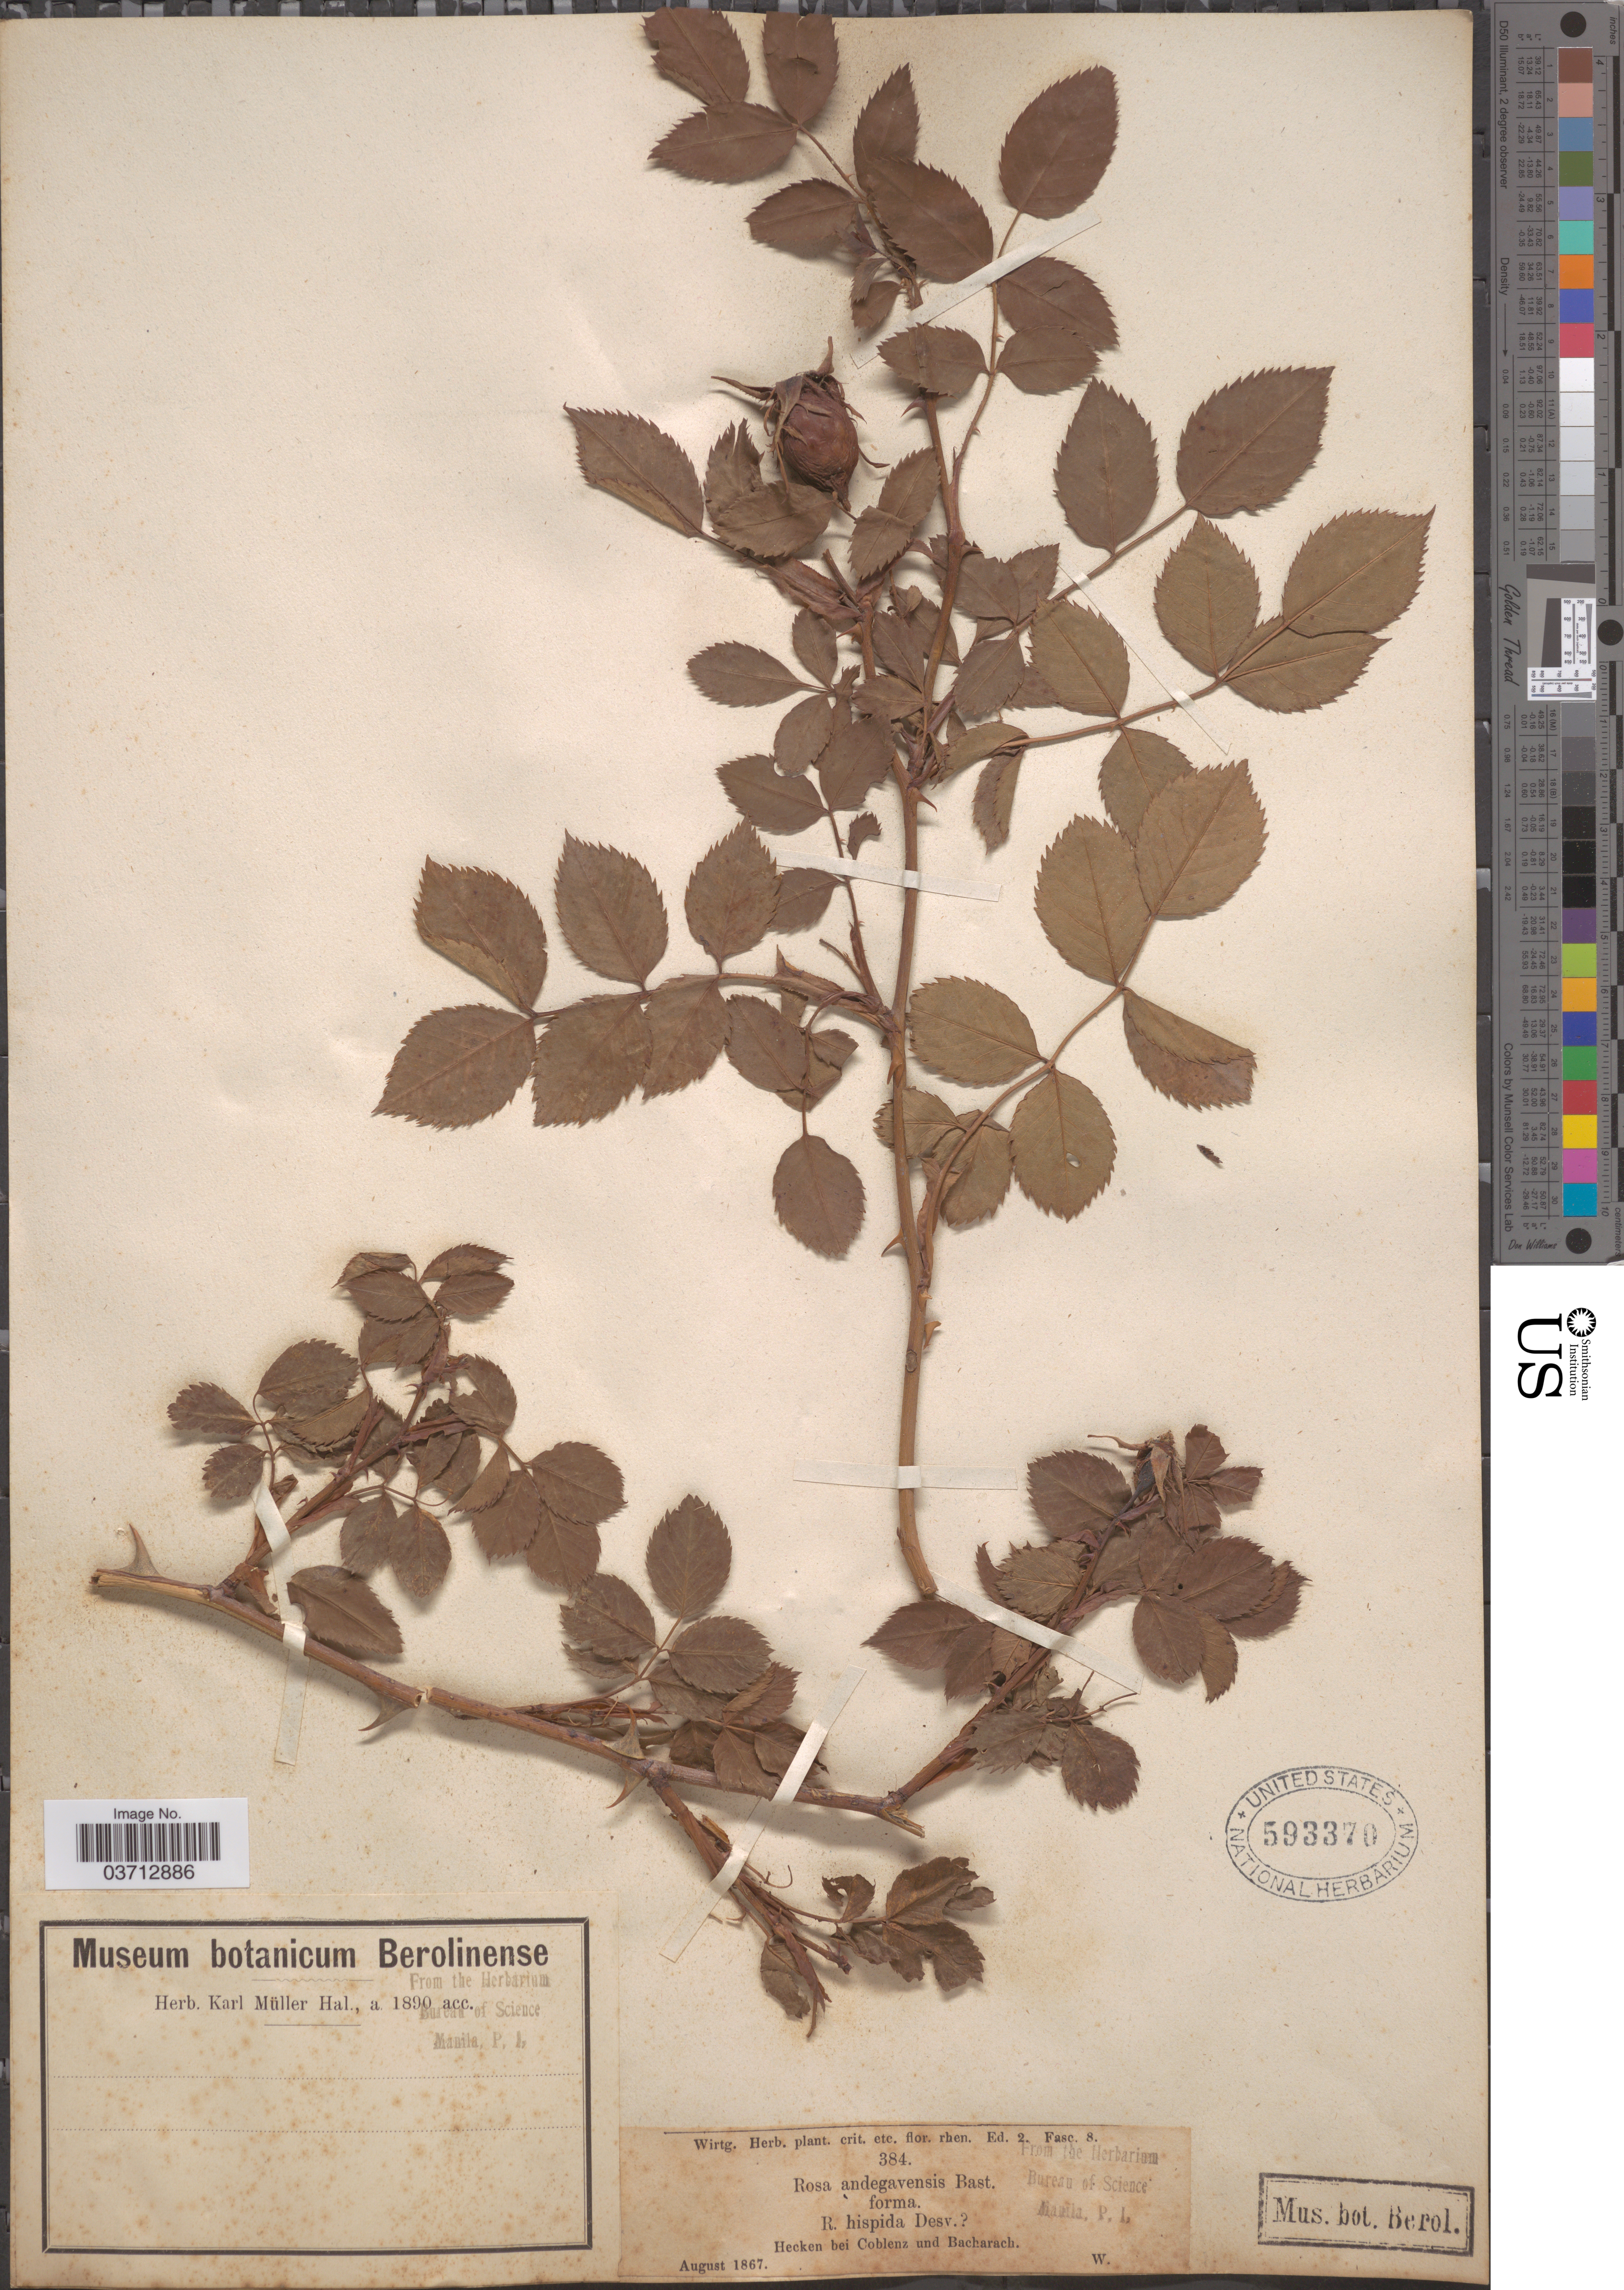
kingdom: Plantae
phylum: Tracheophyta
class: Magnoliopsida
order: Rosales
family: Rosaceae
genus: Rosa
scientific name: Rosa andegavensis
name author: Bastard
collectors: Wirtg.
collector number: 384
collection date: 1867-08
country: Germany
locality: Hecken bei Coblenz und Bacharach.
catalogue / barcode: US 593370